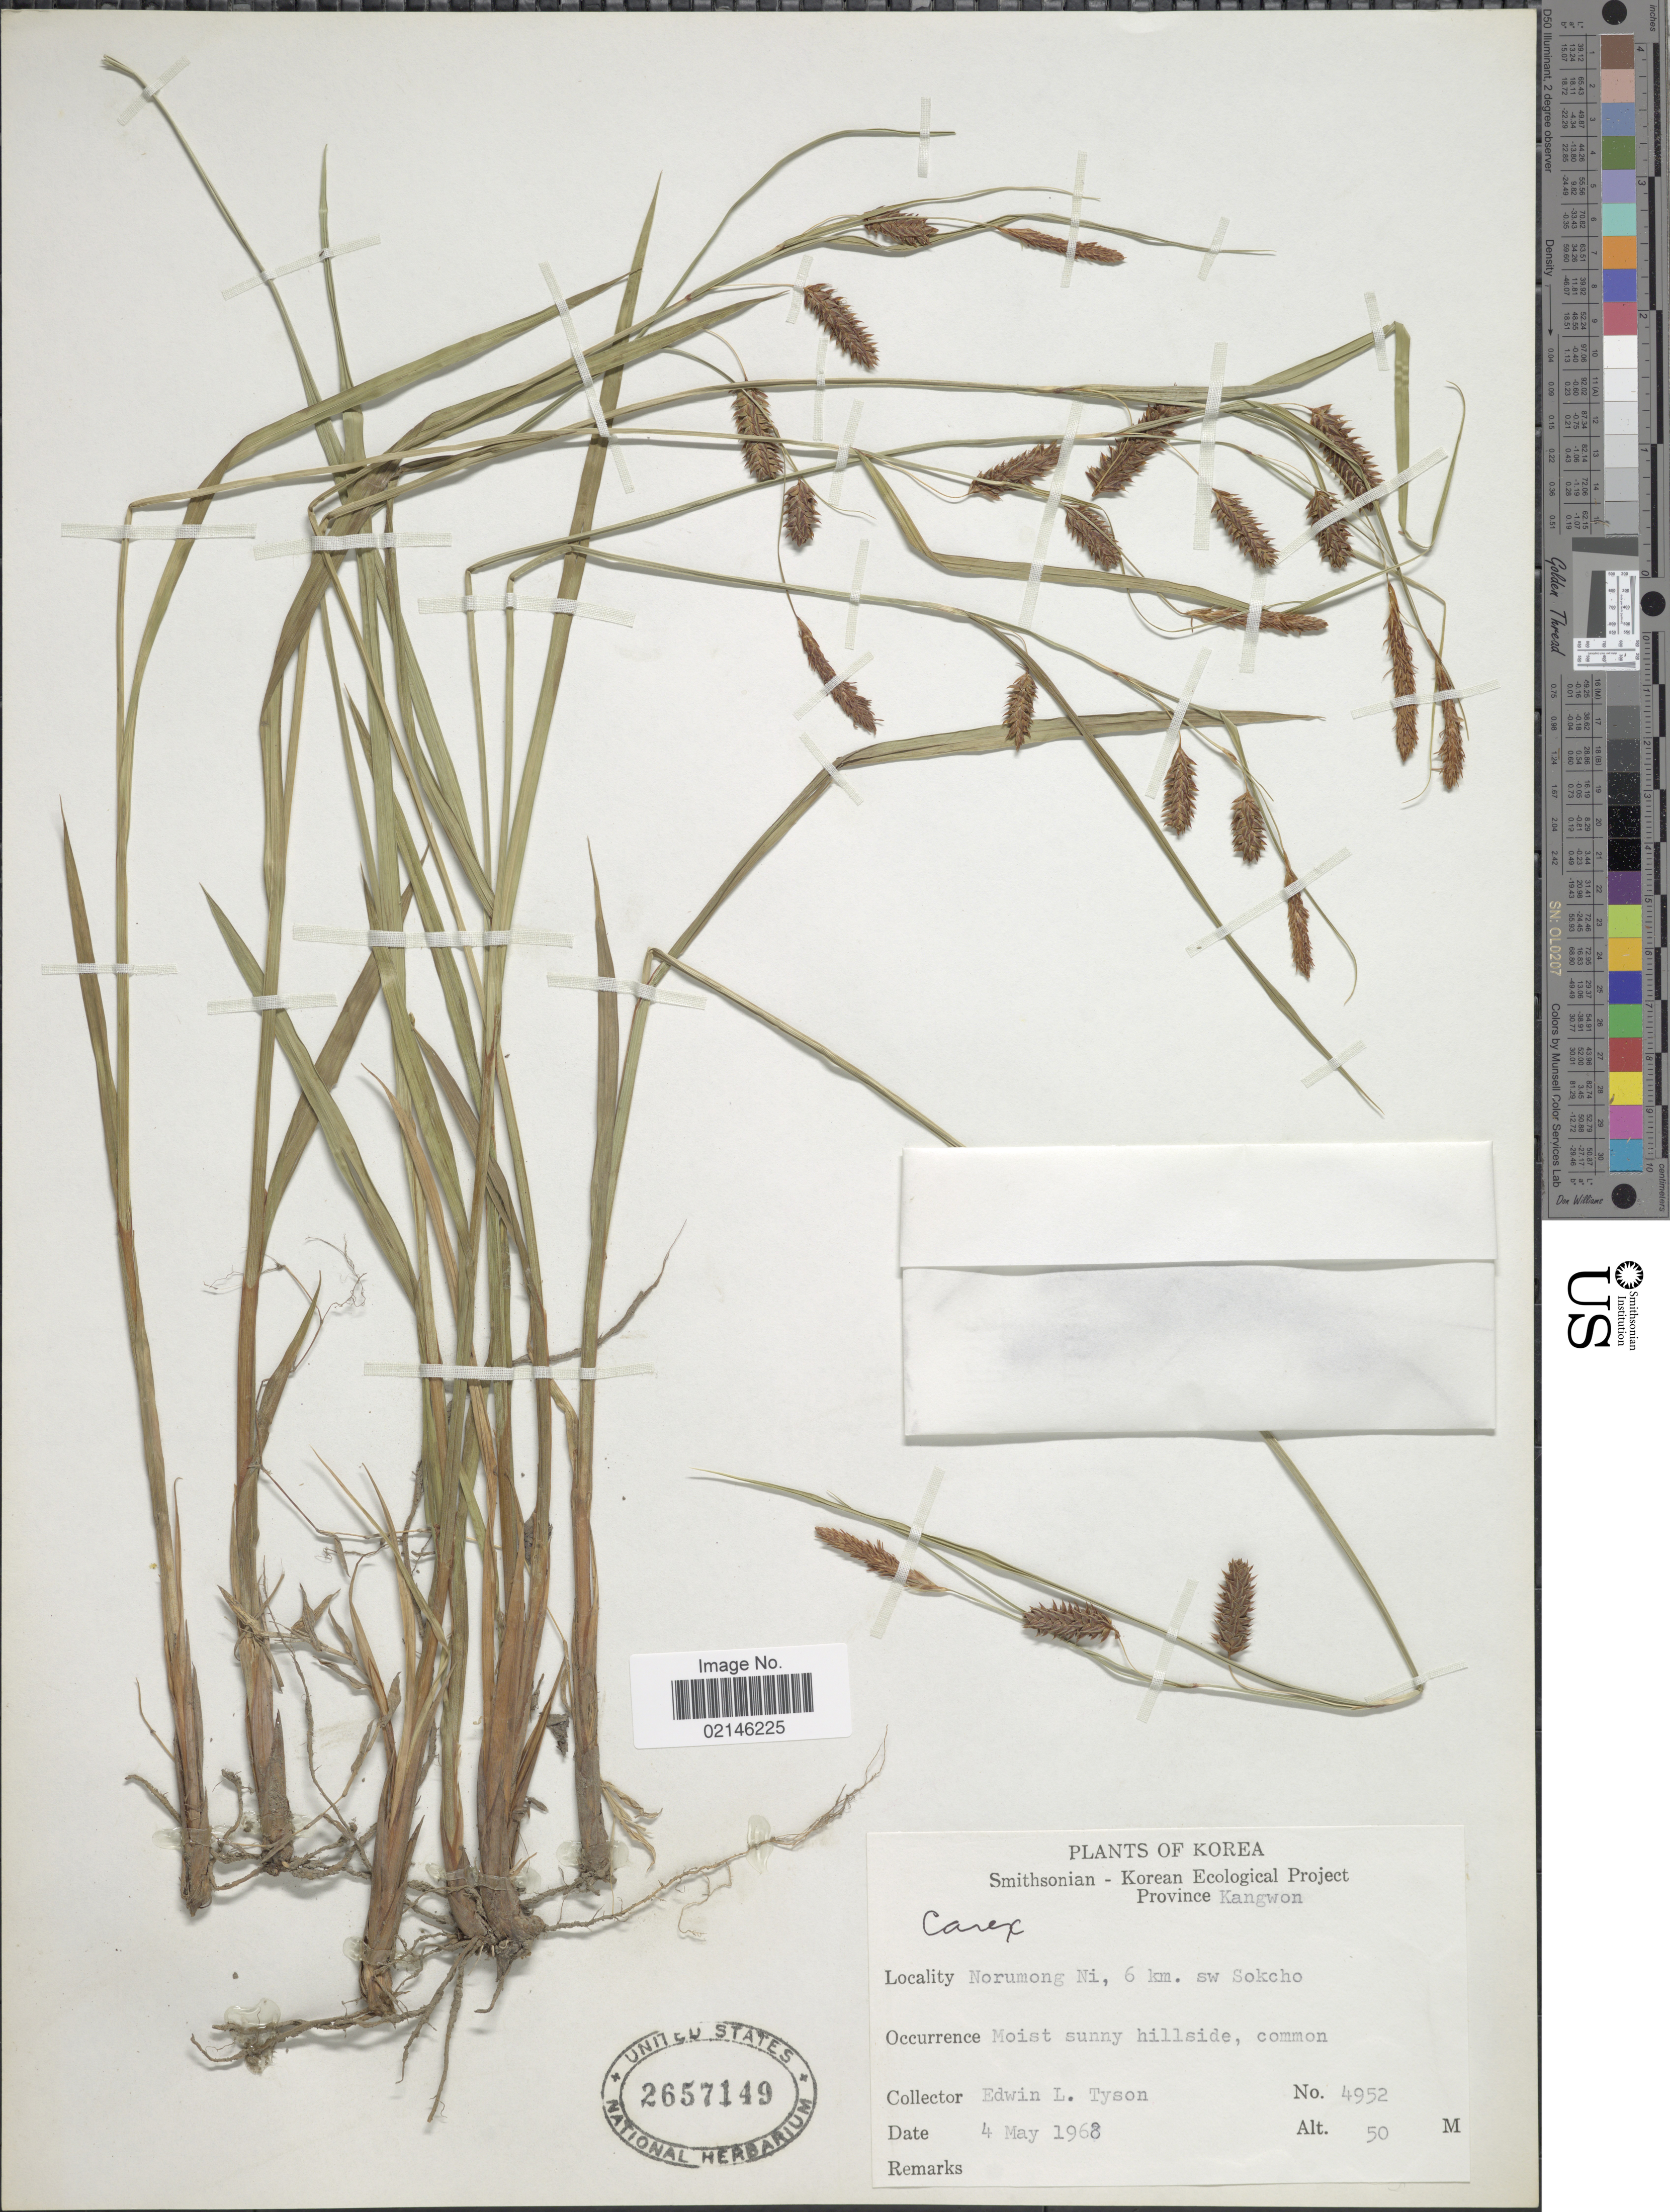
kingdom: Plantae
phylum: Tracheophyta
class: Liliopsida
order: Poales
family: Cyperaceae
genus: Carex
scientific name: Carex sp.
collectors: E. L. Tyson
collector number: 4952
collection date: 1968-05-04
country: North Korea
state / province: Kangwon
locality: Korea. Norumong Ni, 6 km. SW Sokcho.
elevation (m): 50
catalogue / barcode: US 2657149